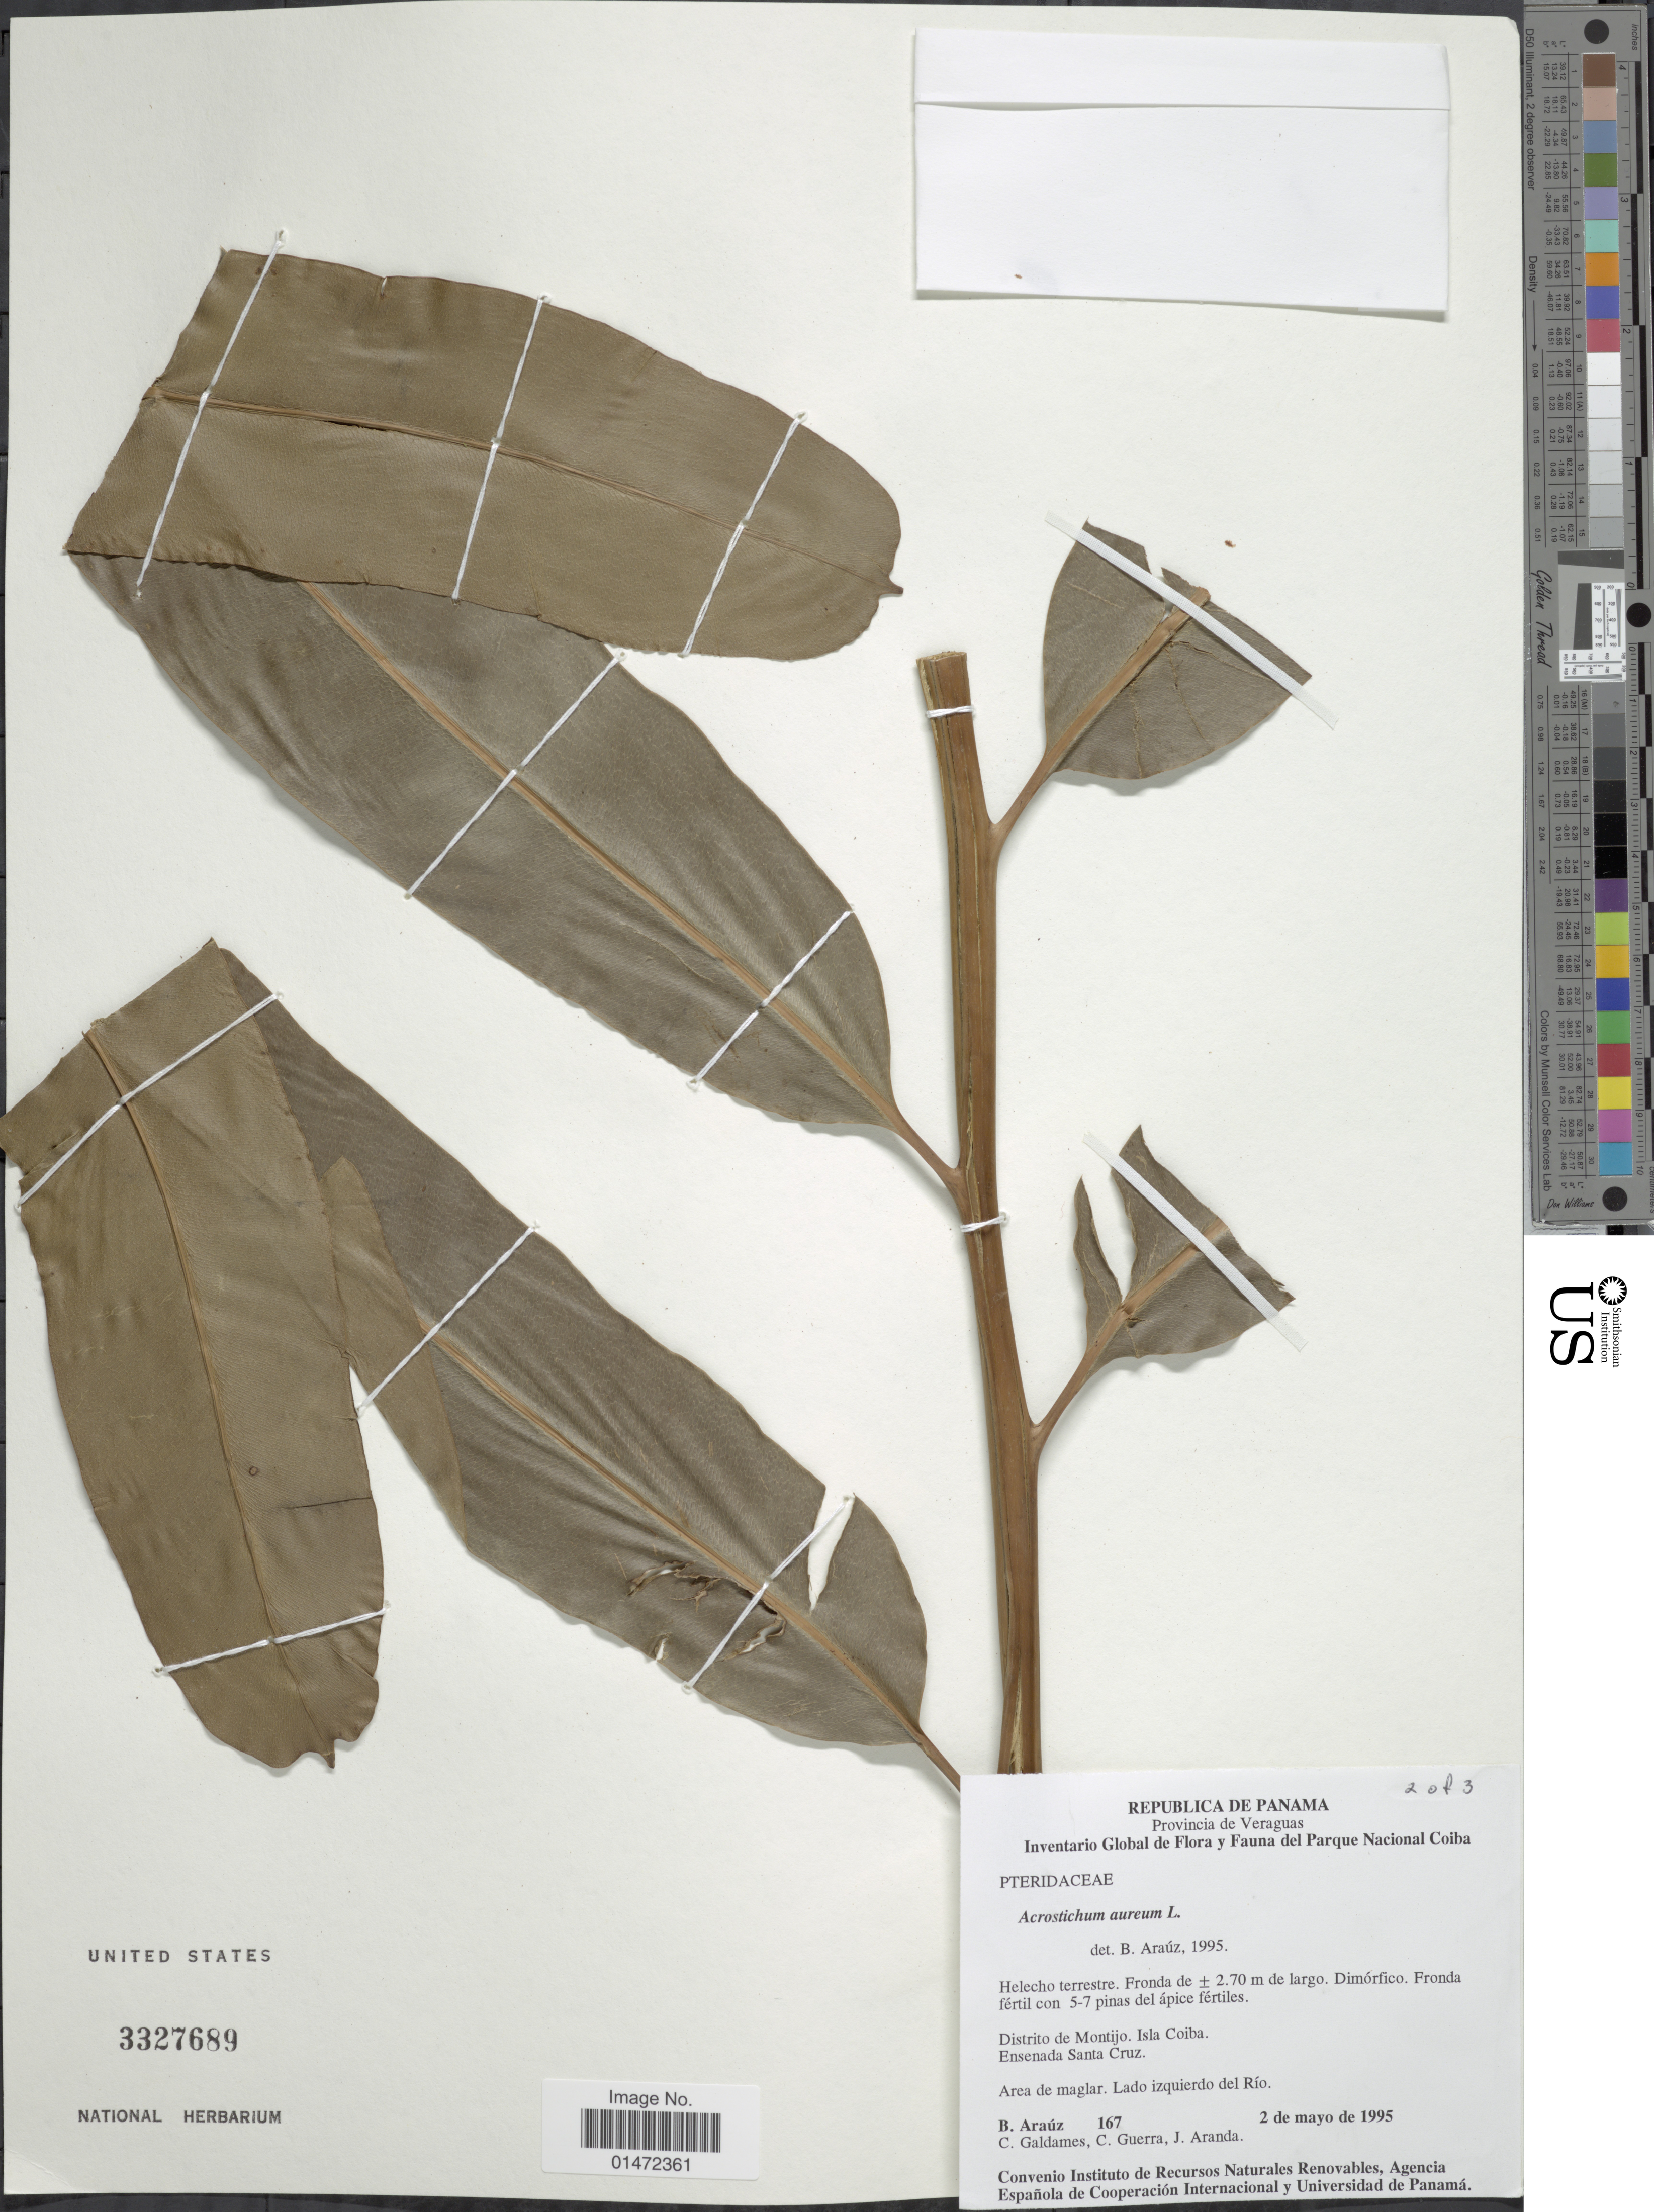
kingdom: Plantae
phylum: Tracheophyta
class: Polypodiopsida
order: Polypodiales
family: Pteridaceae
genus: Acrostichum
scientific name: Acrostichum aureum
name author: L.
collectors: B. Araúz, C. Galdames, C. Guerra & J. Aranda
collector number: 167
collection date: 1995-05-02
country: Panama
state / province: Veraguas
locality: Distrito de Montijo. Isla Coiba. Ensenada Santa Cruz. Area de maglar. Lado izquierdo del Río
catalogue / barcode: US 3327689